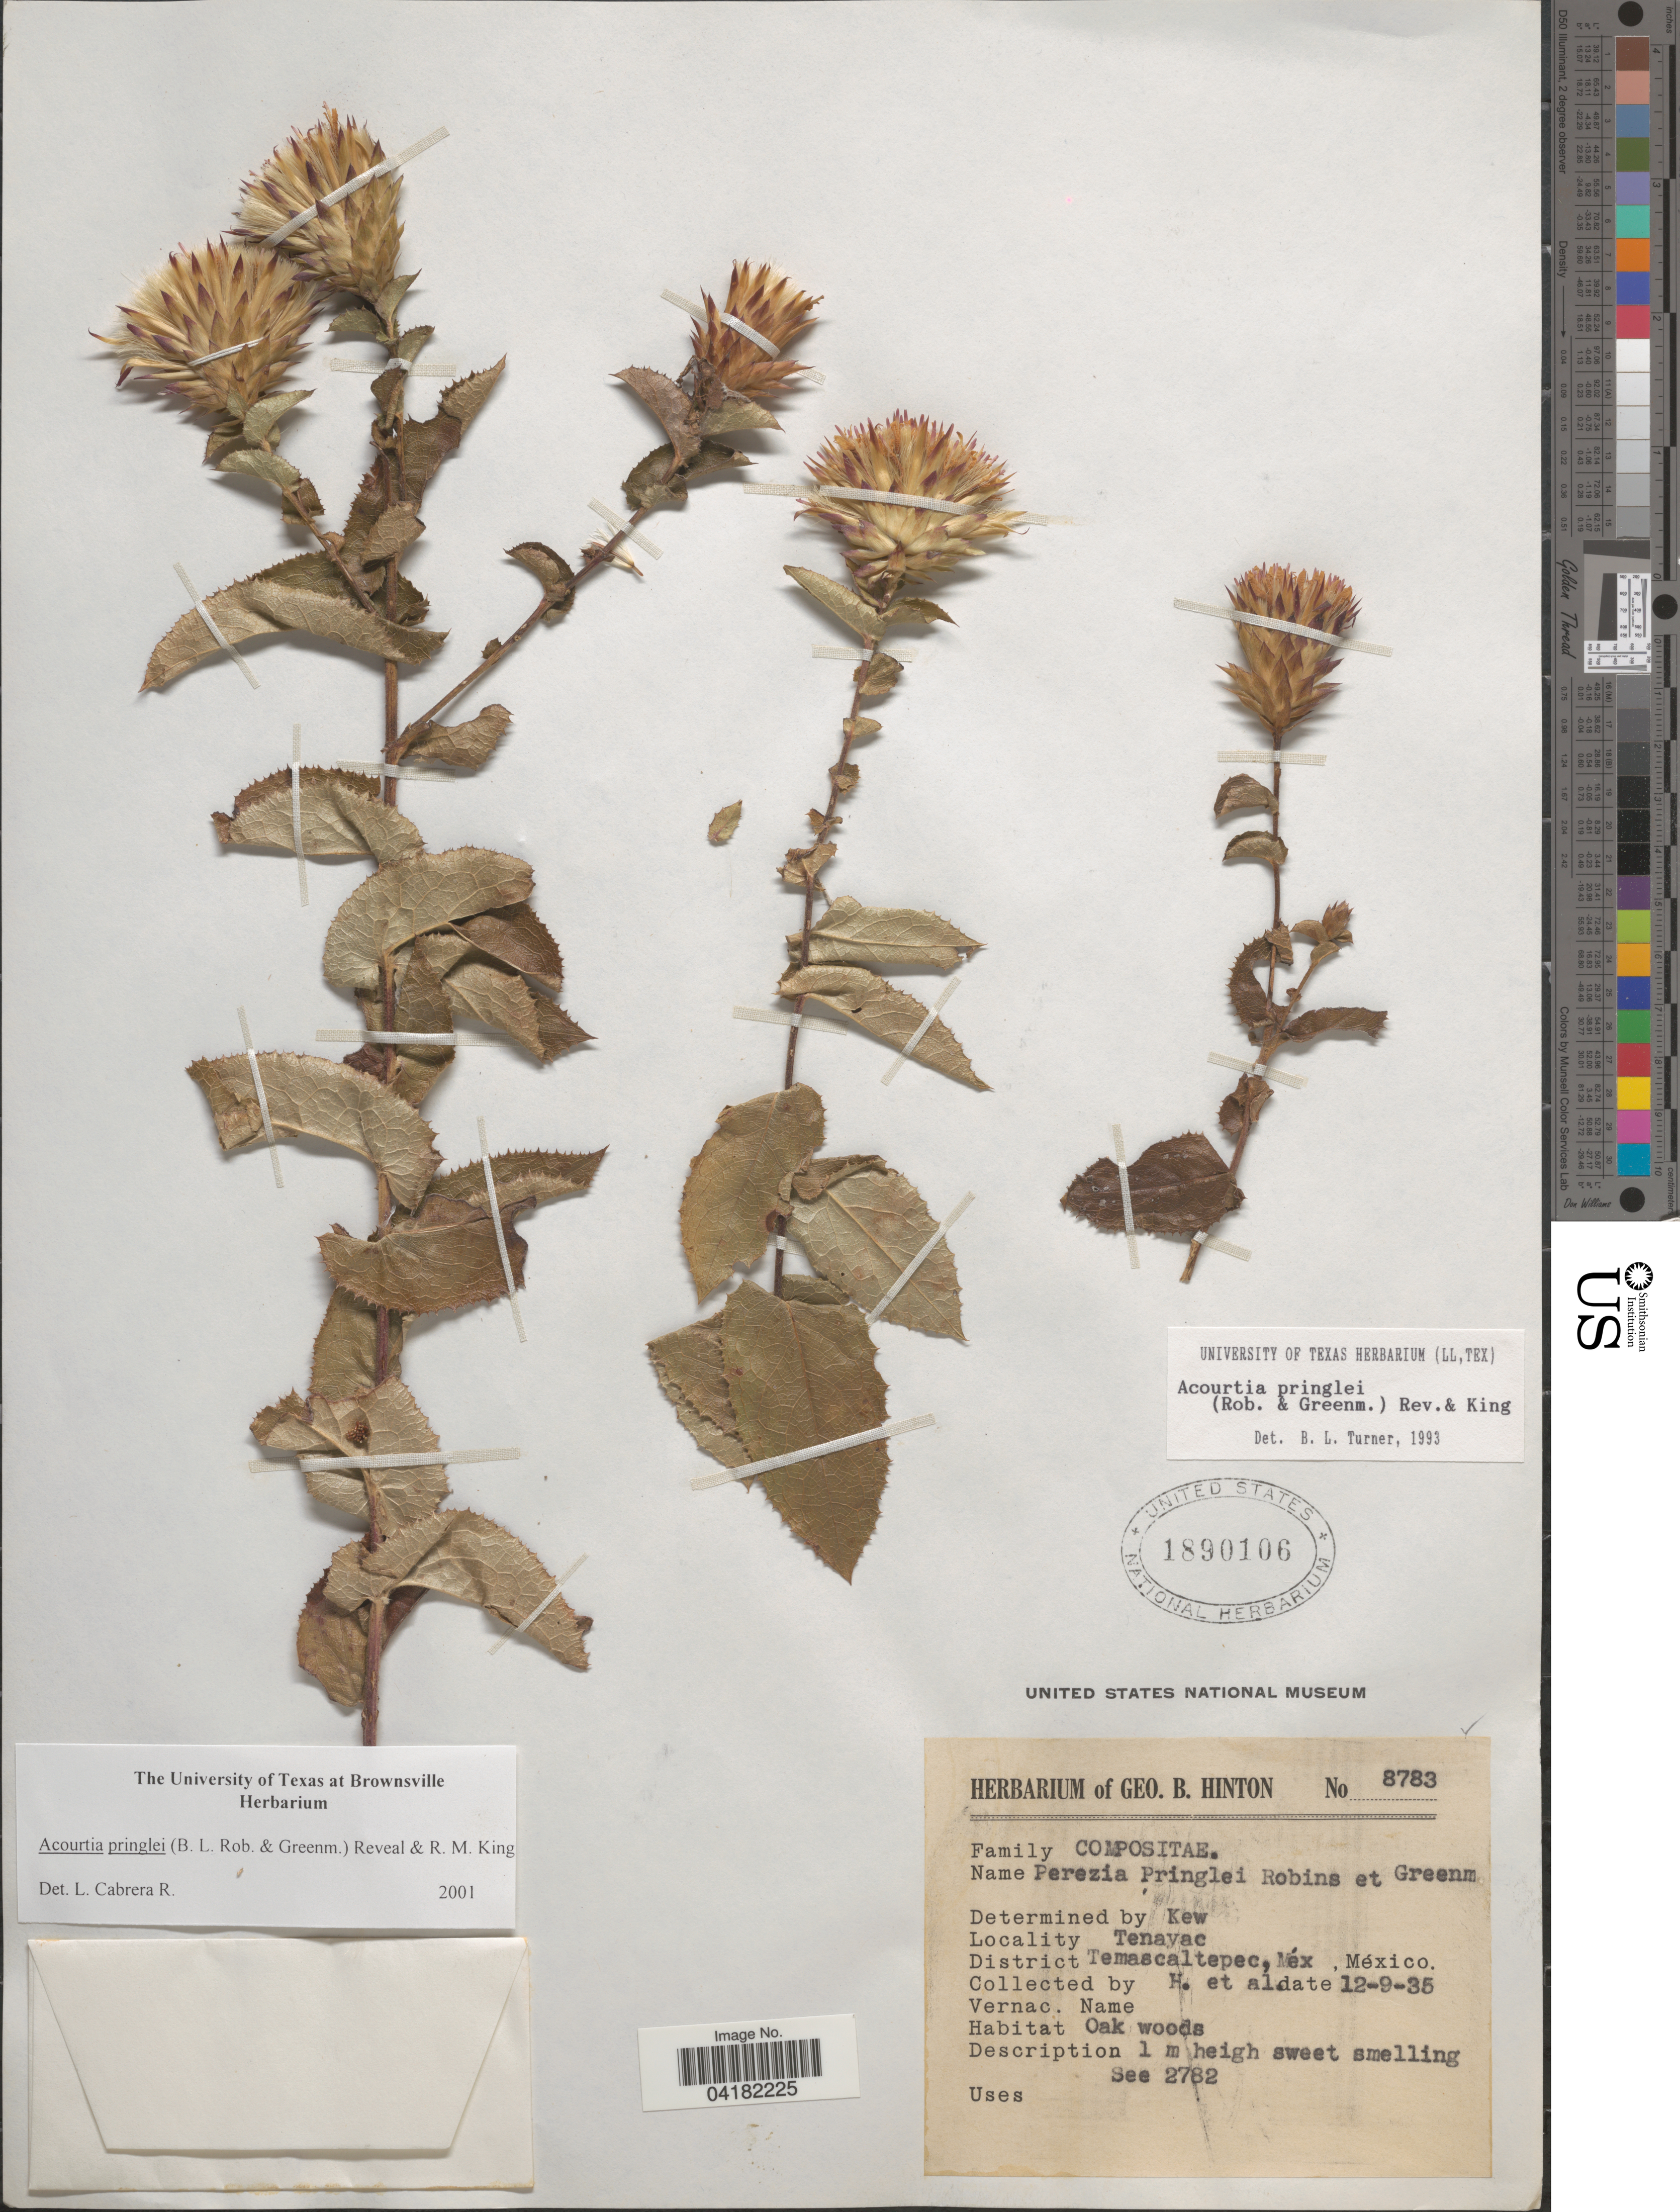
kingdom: Plantae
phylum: Tracheophyta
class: Magnoliopsida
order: Asterales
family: Asteraceae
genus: Acourtia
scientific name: Acourtia pringlei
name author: (B.L. Rob. & Greenm.) Reveal & R.M. King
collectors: G. B. Hinton & et al.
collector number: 8783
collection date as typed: Transcribed d/m/y: 12/9/35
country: Mexico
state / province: México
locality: Tenayac. District Temascaltepec, Méx.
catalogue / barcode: US 1890106